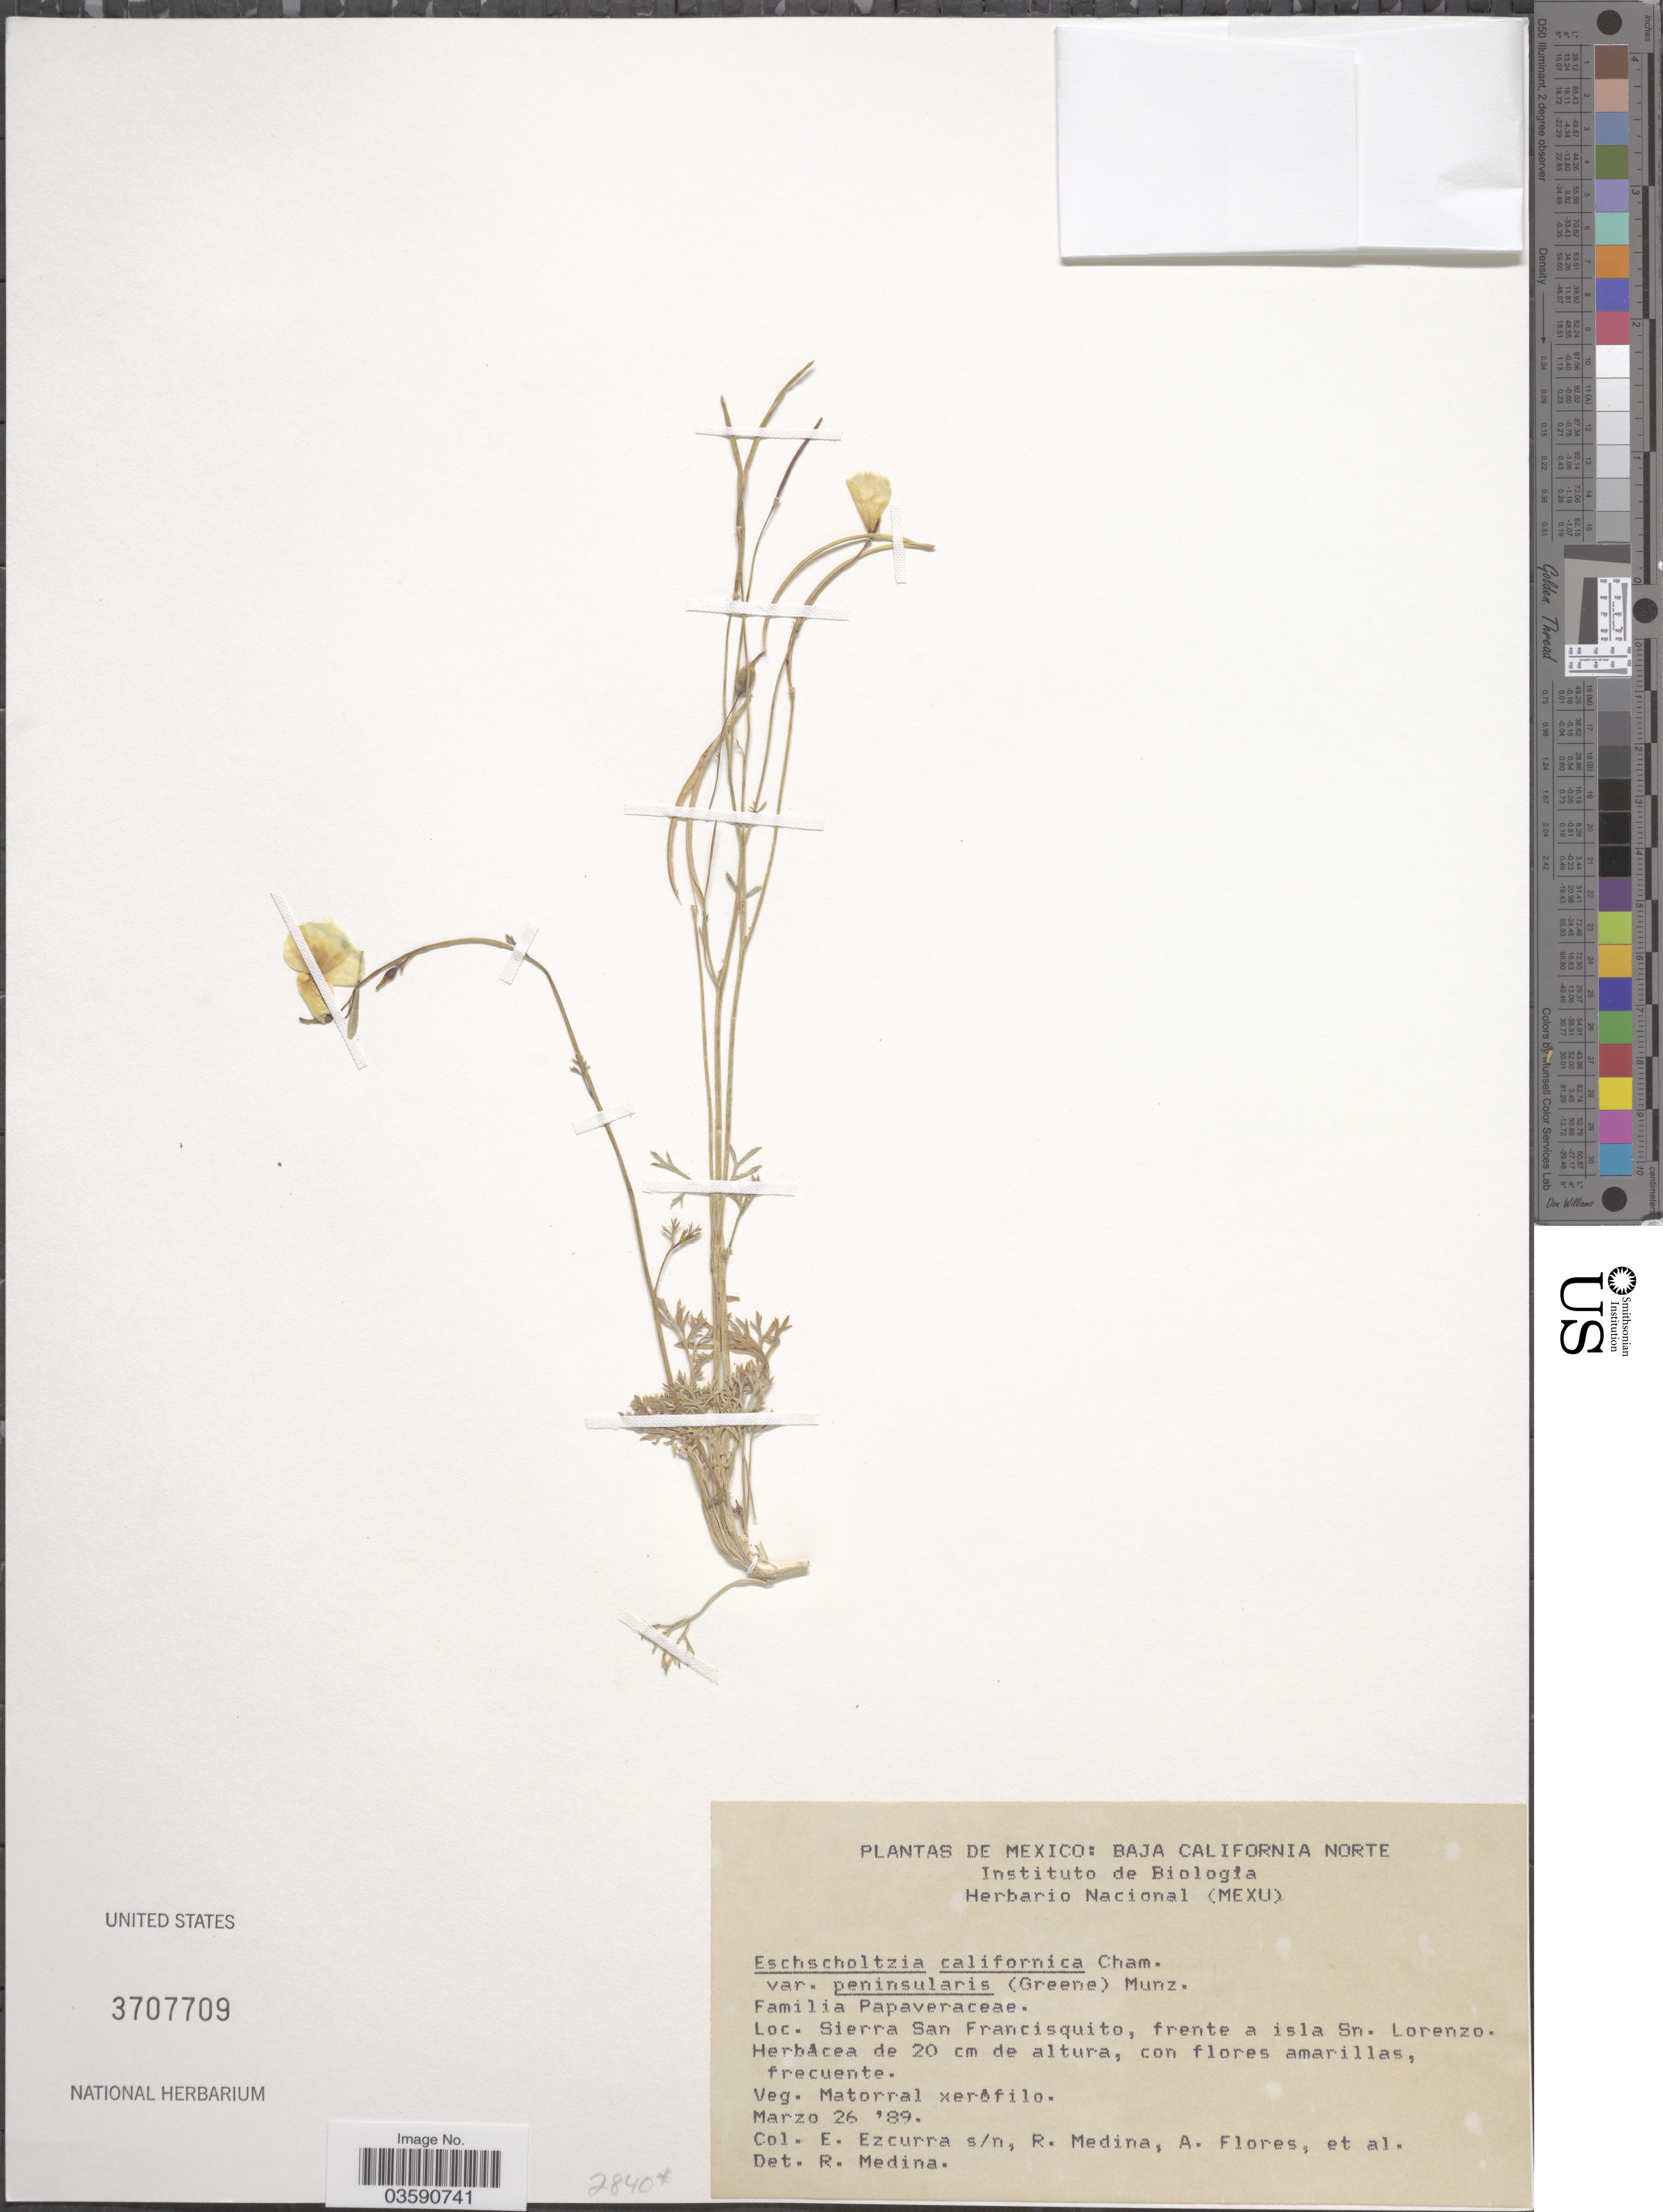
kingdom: Plantae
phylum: Tracheophyta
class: Magnoliopsida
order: Ranunculales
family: Papaveraceae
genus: Eschscholzia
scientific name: Eschscholzia californica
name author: Cham.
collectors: E. Ezcurra, R. Medina, A. Flores & et al.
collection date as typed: Transcribed d/m/y: 26/3/89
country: Mexico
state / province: Baja California Norte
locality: Sierra San Francisquito, frente a isla Sn. Lorenzo.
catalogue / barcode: US 3707709